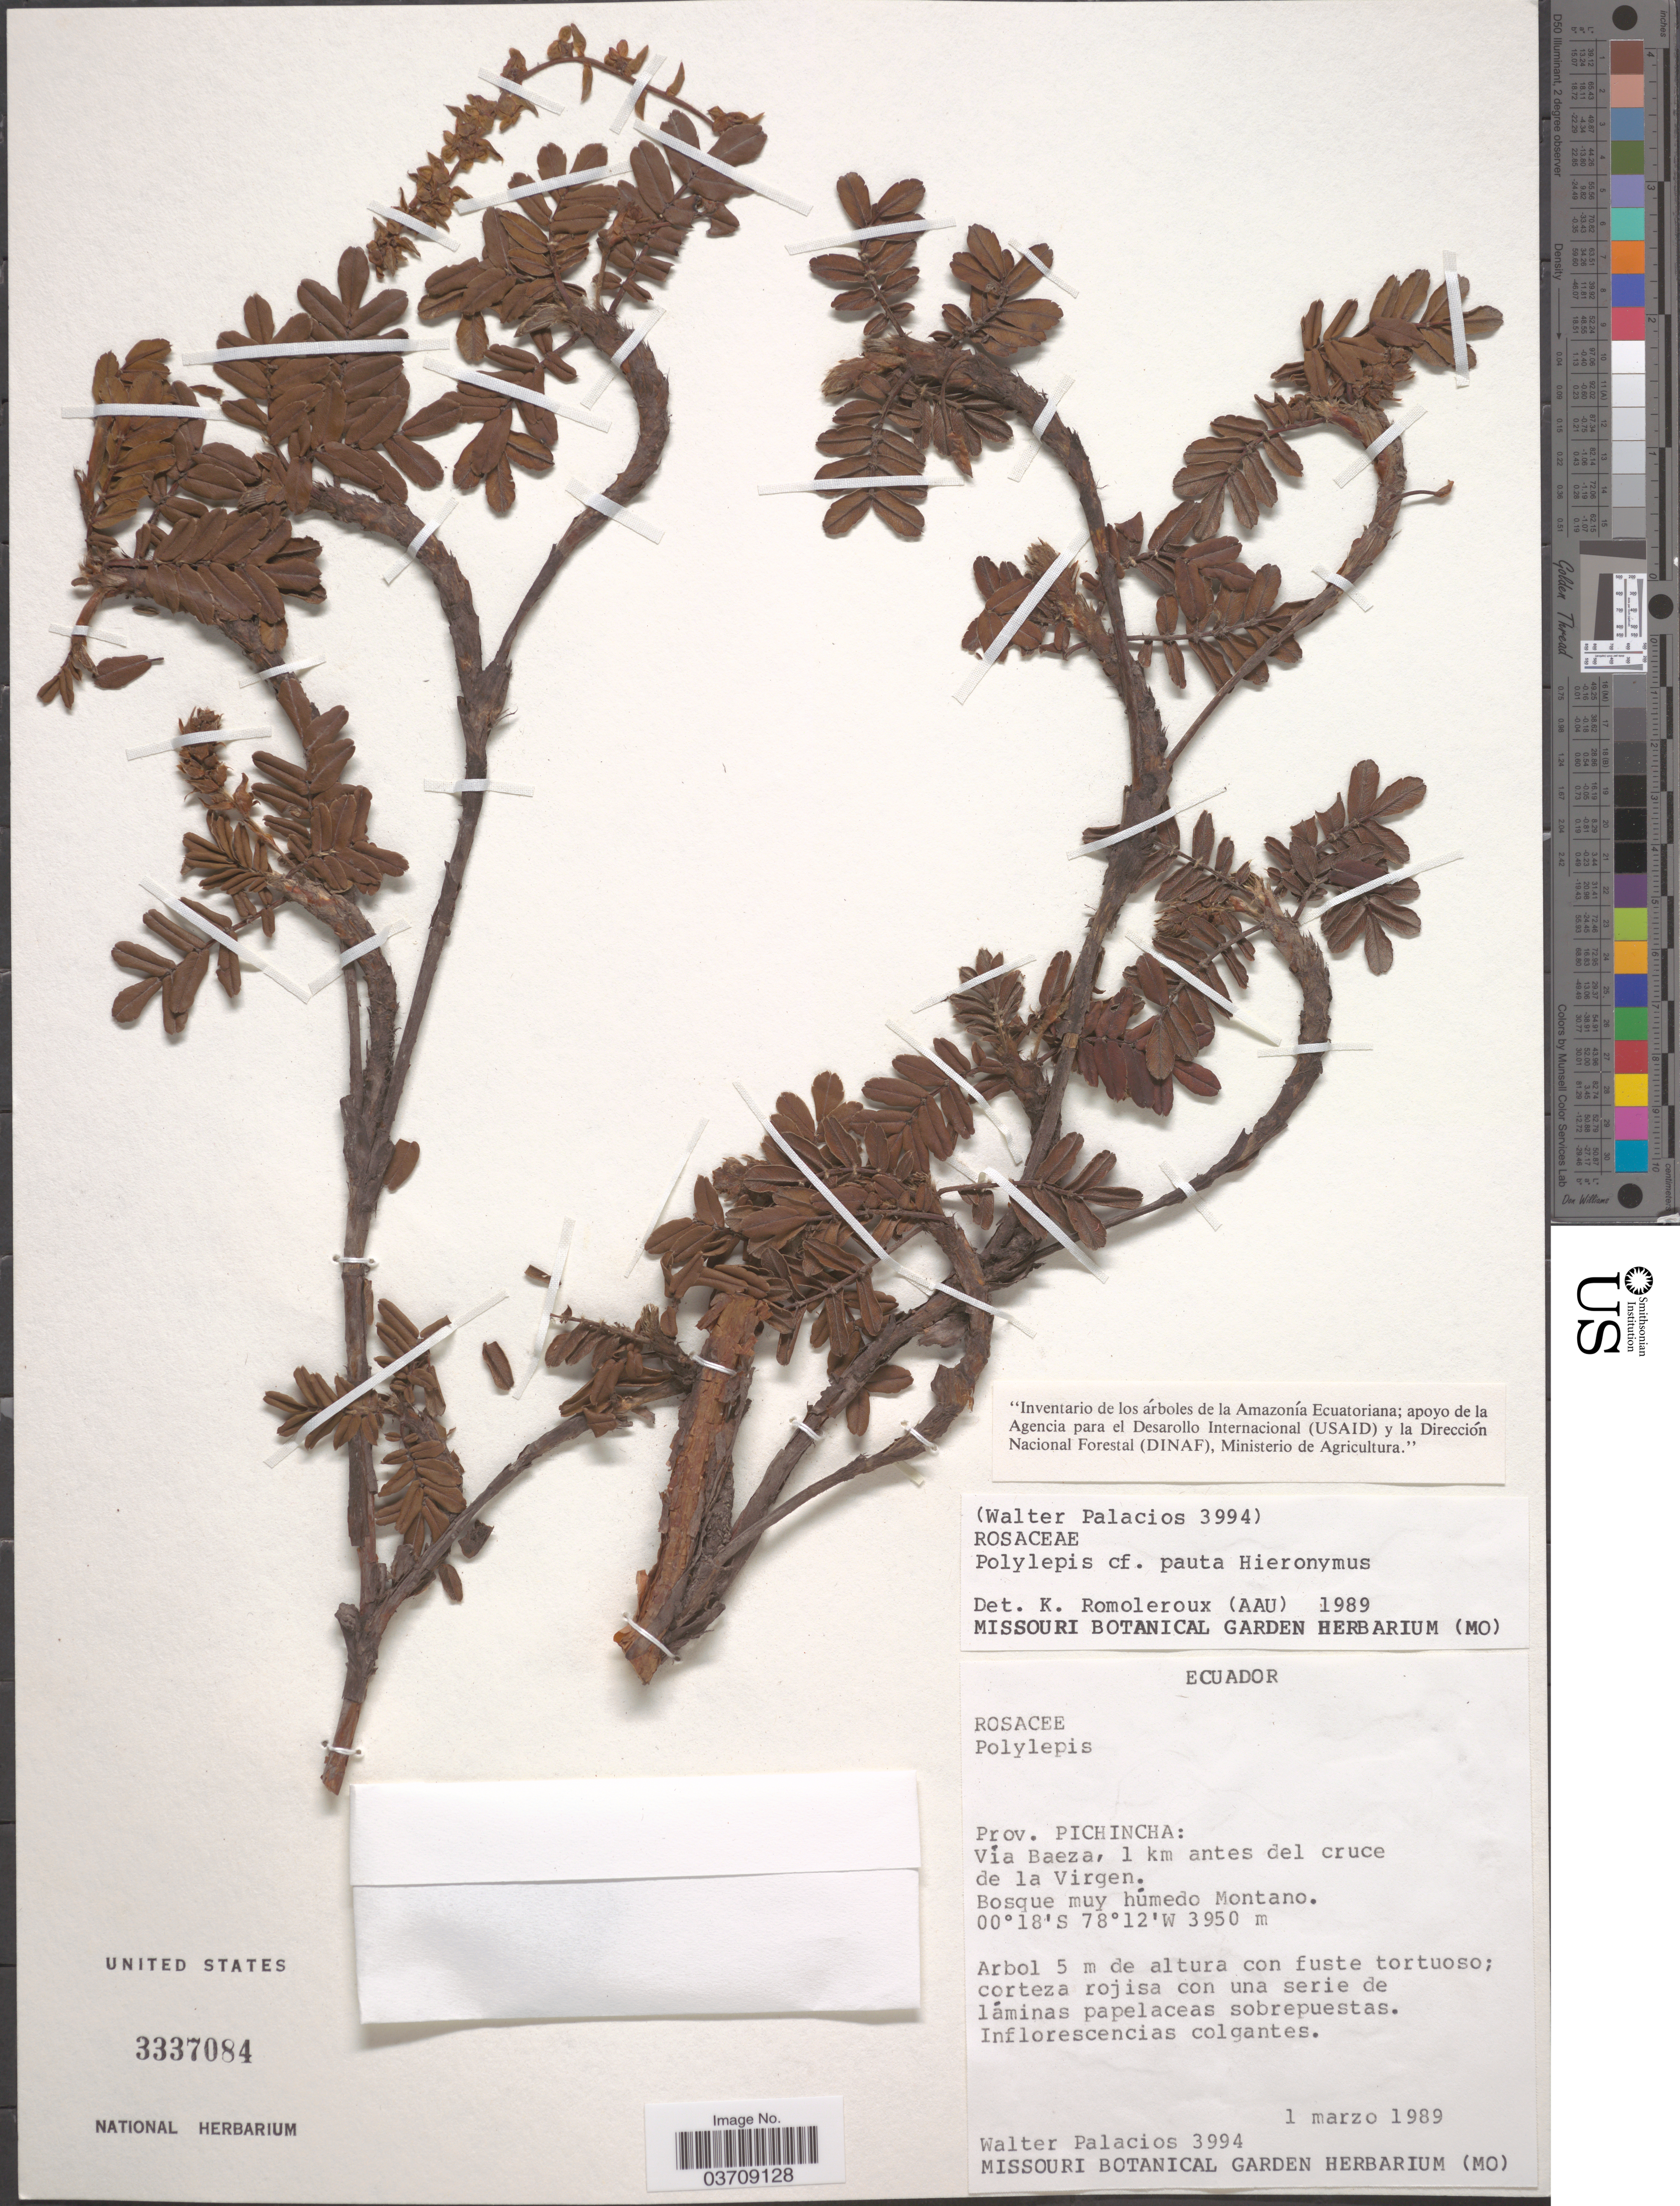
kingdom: Plantae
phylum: Tracheophyta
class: Magnoliopsida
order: Rosales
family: Rosaceae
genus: Polylepis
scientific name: Polylepis pauta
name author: Hieron.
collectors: W. Palacios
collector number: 3994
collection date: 1989-03-01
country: Ecuador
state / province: Pichincha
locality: Via Baeza, 1 km antes del cruce de la Virgen.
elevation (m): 3950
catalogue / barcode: US 3337084